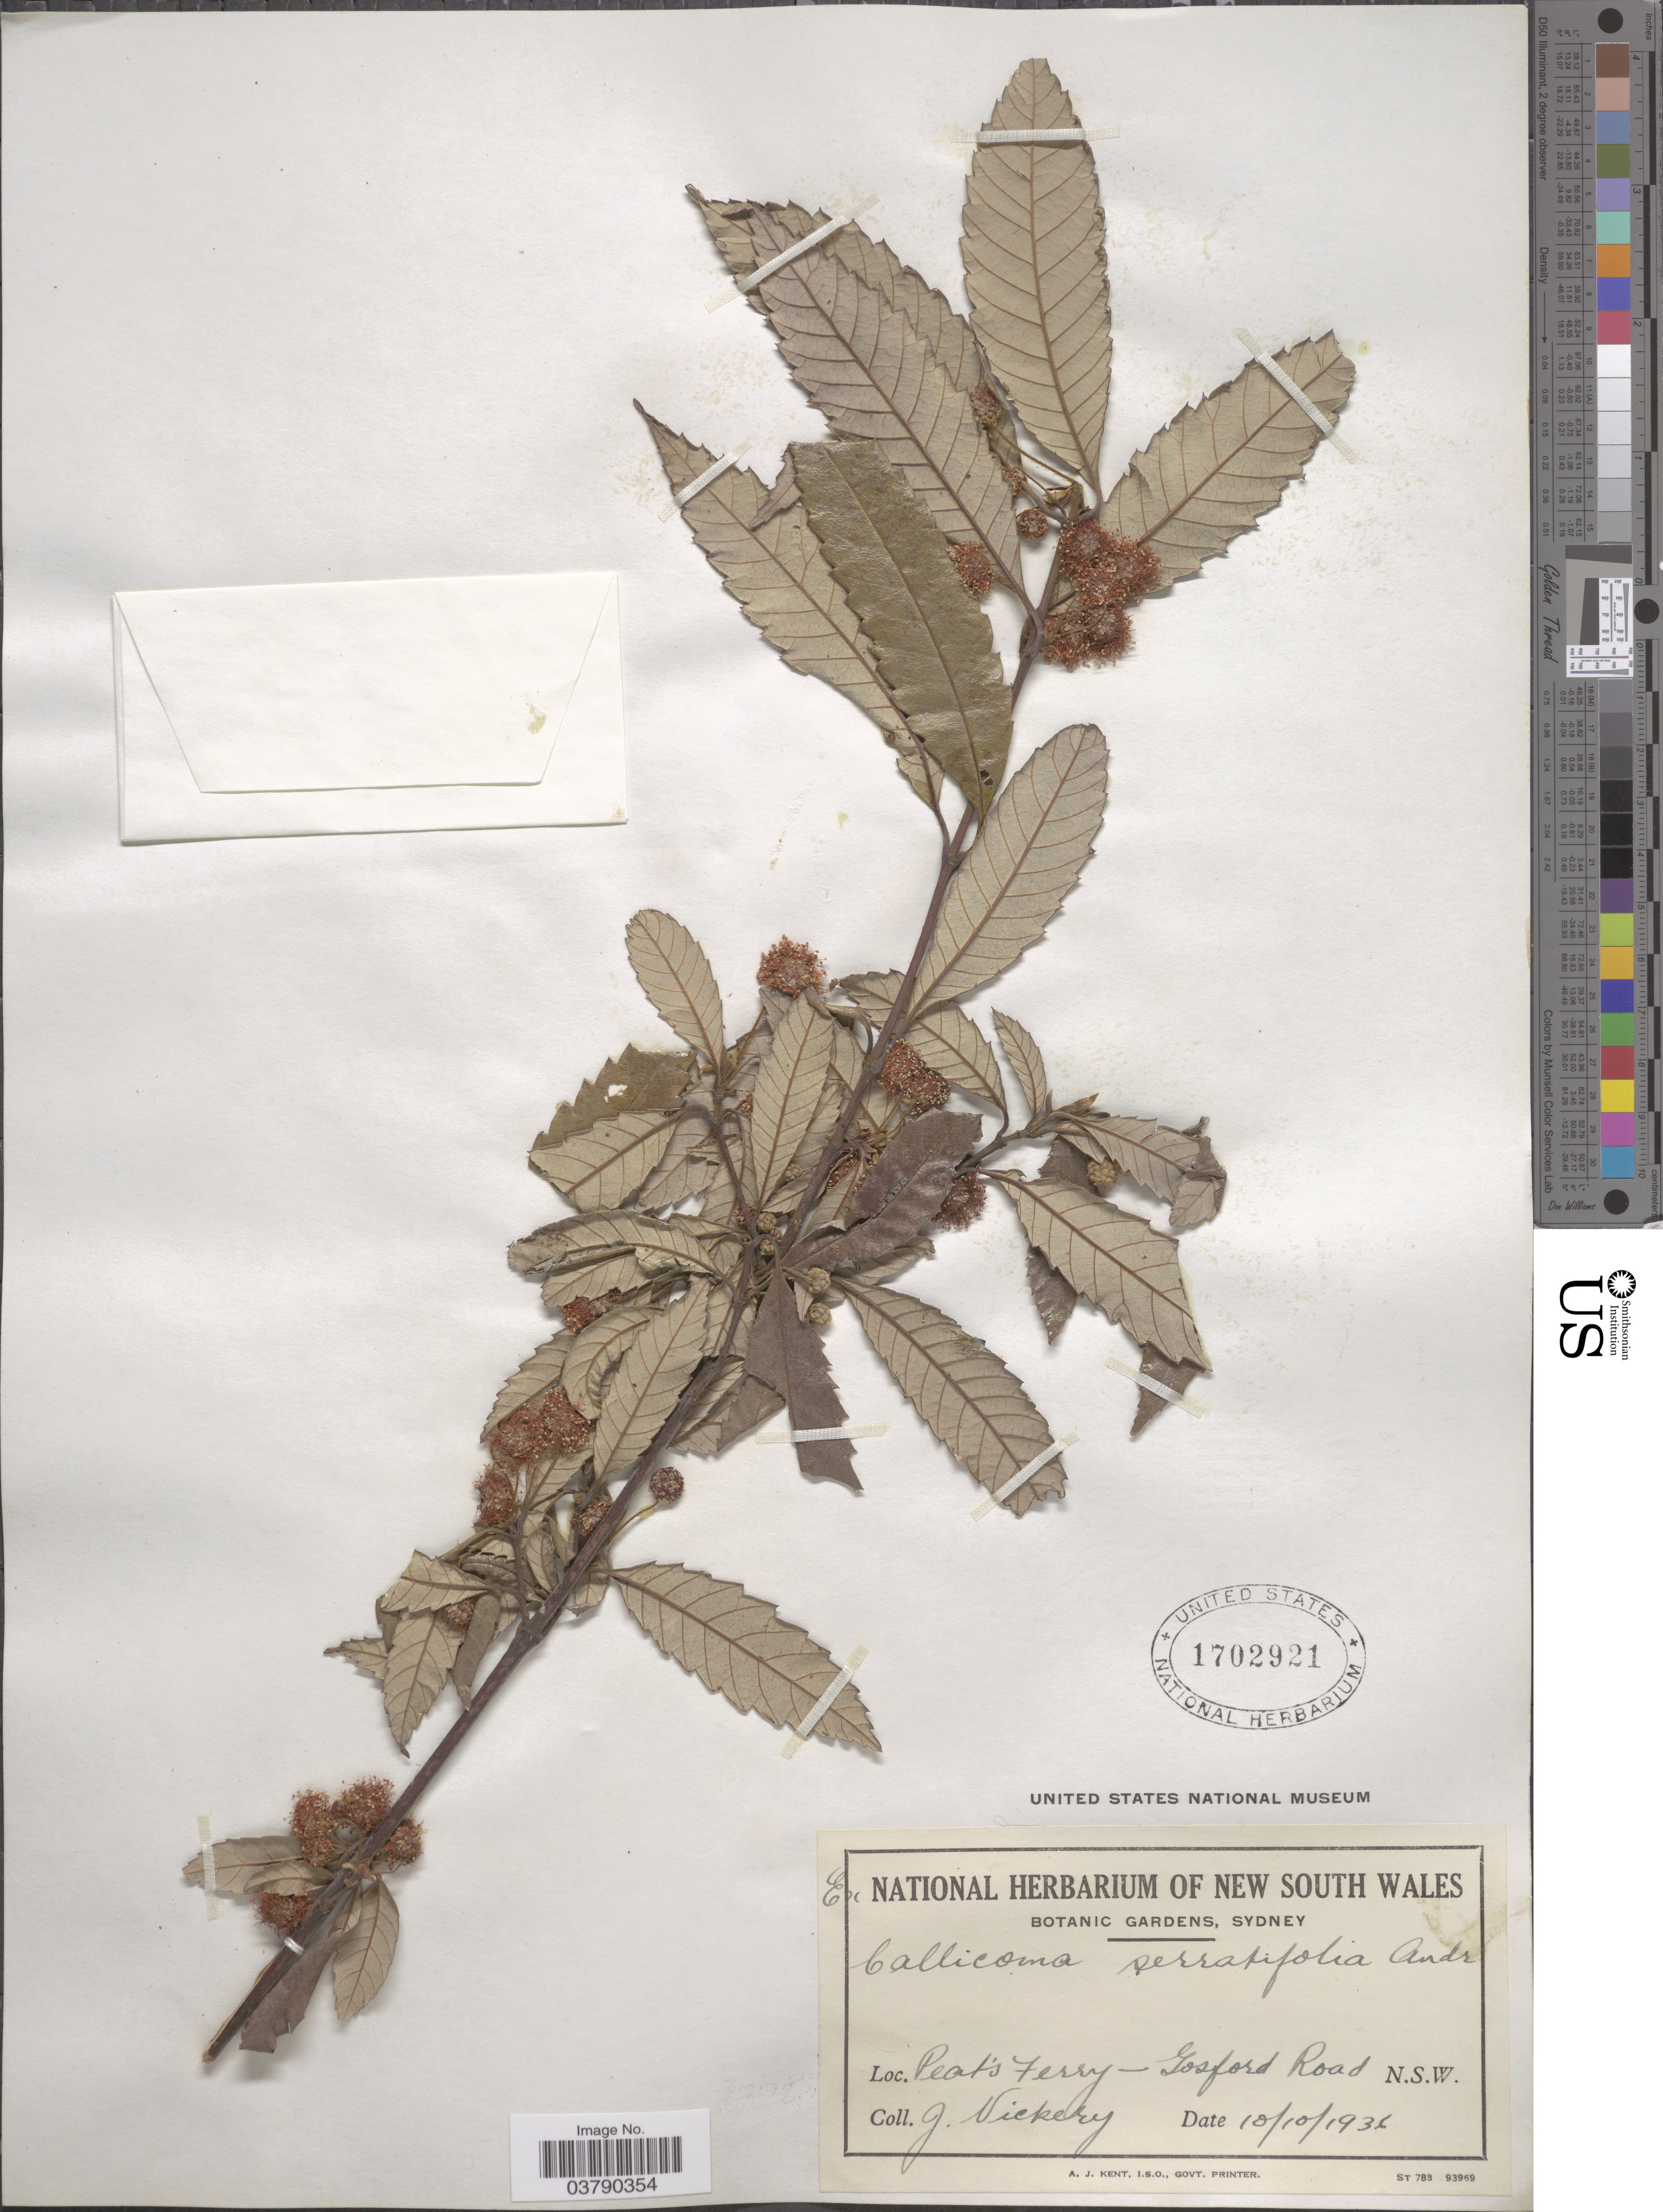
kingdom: Plantae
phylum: Tracheophyta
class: Magnoliopsida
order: Oxalidales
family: Cunoniaceae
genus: Callicoma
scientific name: Callicoma sp.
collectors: J. Vickery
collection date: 1936-10-10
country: Australia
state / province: New South Wales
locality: Peat's Ferry - Gosford Road.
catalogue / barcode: US 1702921